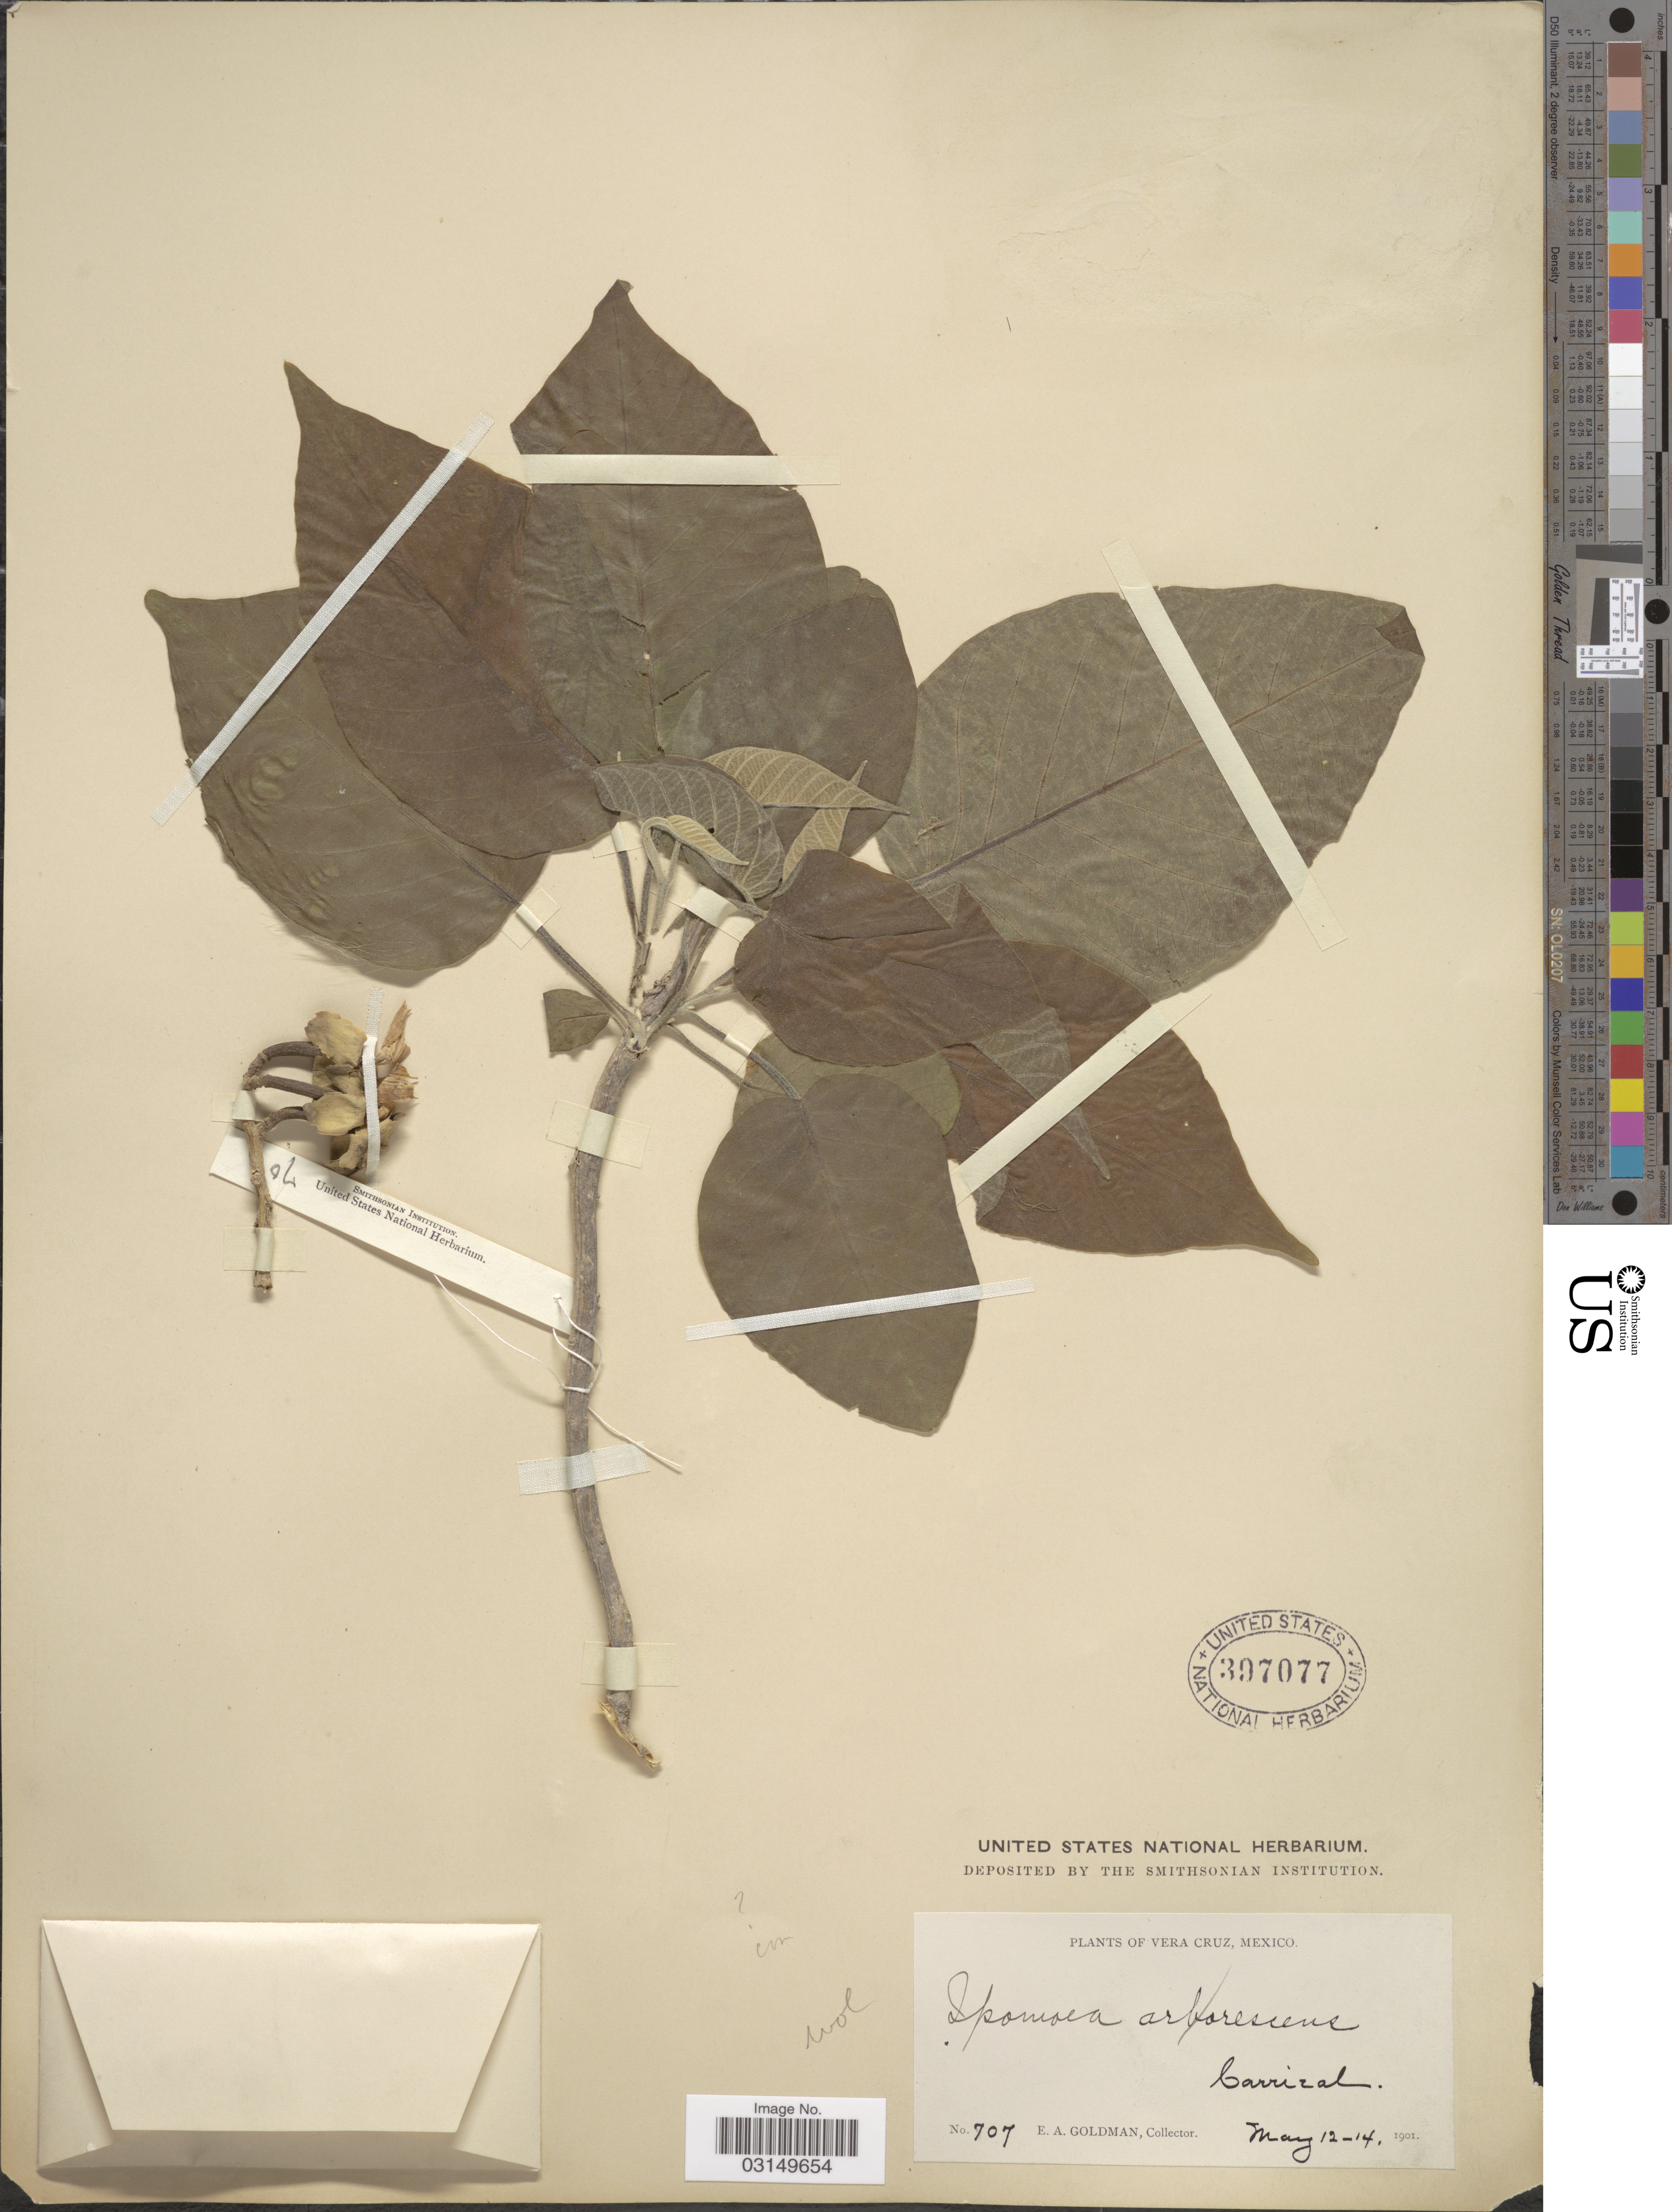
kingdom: Plantae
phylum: Tracheophyta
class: Magnoliopsida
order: Solanales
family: Convolvulaceae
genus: Ipomoea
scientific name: Ipomoea arborescens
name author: (Humb. & Bonpl. ex Willd.) G. Don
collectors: E. A. Goldman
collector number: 707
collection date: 1901-05-12/1901-05-14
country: Mexico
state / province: Veracruz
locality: Vera Cruz. Carrizal.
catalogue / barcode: US 397077